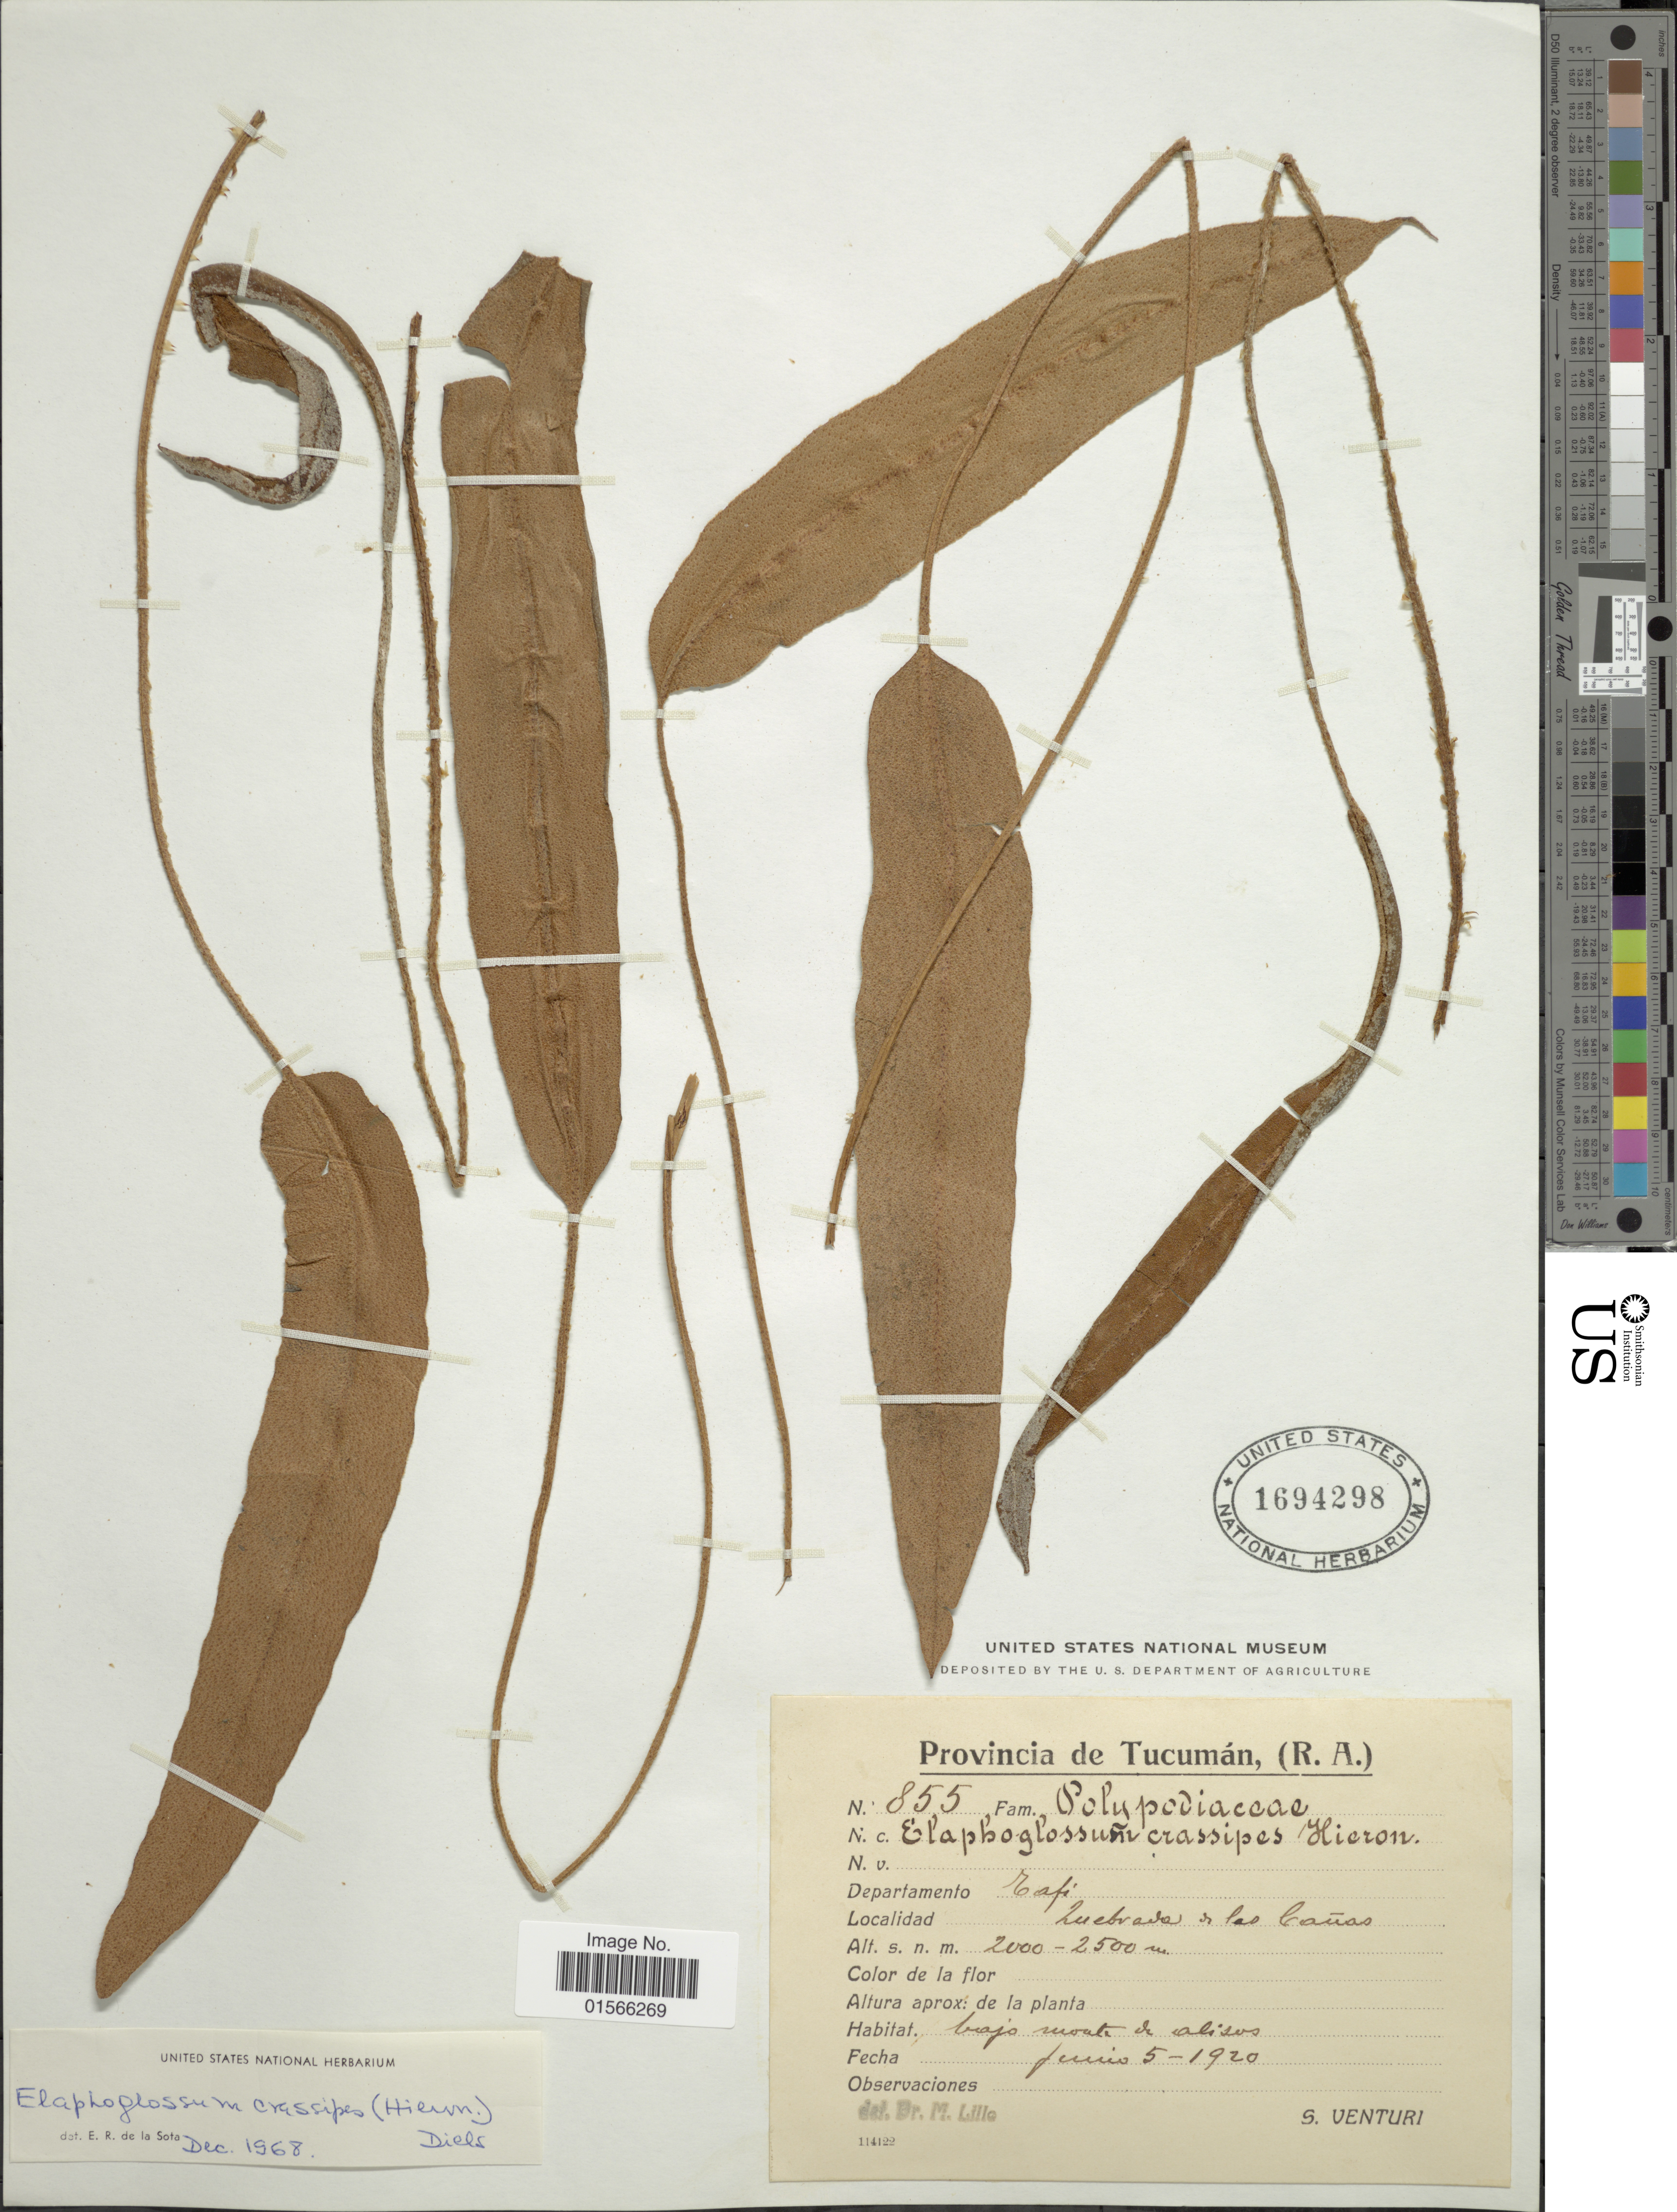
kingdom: Plantae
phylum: Tracheophyta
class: Polypodiopsida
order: Polypodiales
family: Dryopteridaceae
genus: Elaphoglossum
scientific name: Elaphoglossum crassipes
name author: (Hieron.) Diels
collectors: S. Venturi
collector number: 855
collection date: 1920-06-05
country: Argentina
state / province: Tucuman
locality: Departamento Tafi, Quebrada de las Cañas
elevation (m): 2000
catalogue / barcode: US 1694298